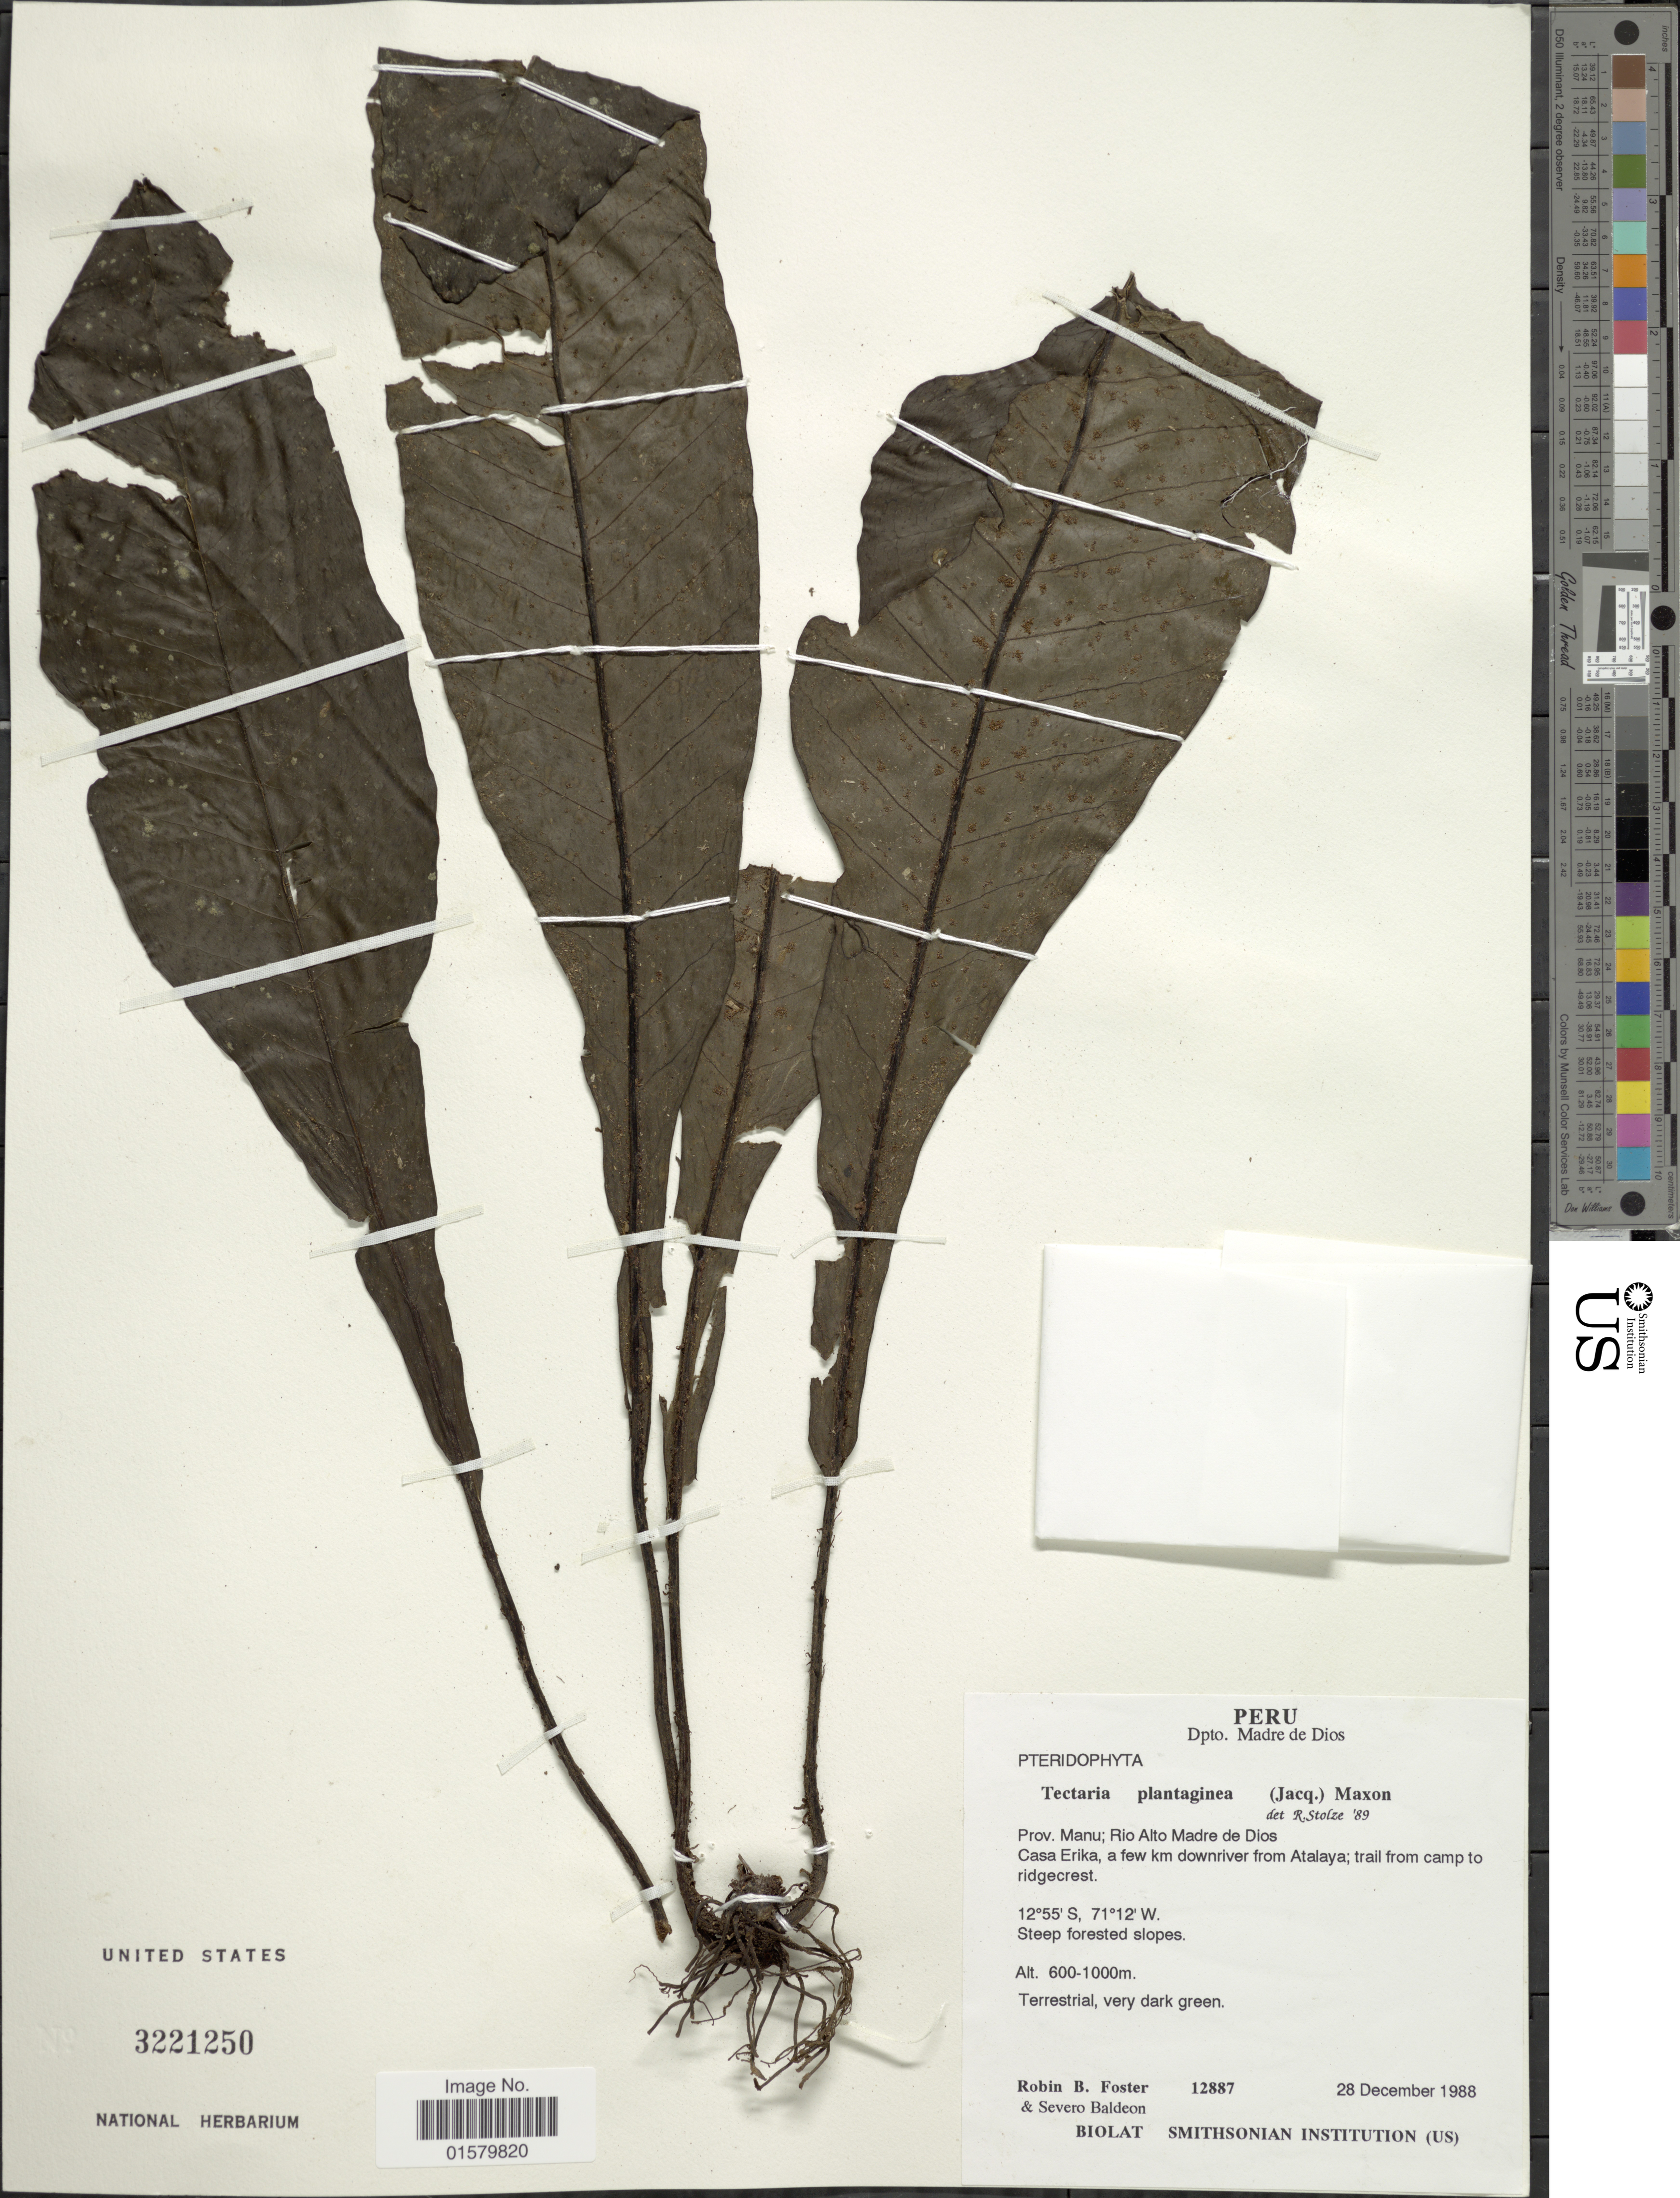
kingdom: Plantae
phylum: Tracheophyta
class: Polypodiopsida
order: Polypodiales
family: Tectariaceae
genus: Tectaria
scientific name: Tectaria plantaginea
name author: (Jacq.) Maxon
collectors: R. B. Foster & S. Baldeon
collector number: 12887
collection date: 1988-12-28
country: Peru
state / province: Madre de Dios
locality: Dpto. Madre de Dios, Prov. Manu; Rio Alto Madre de Dios, Casa Erika, a few km downriver from Atalaya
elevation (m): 600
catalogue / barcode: US 3221250